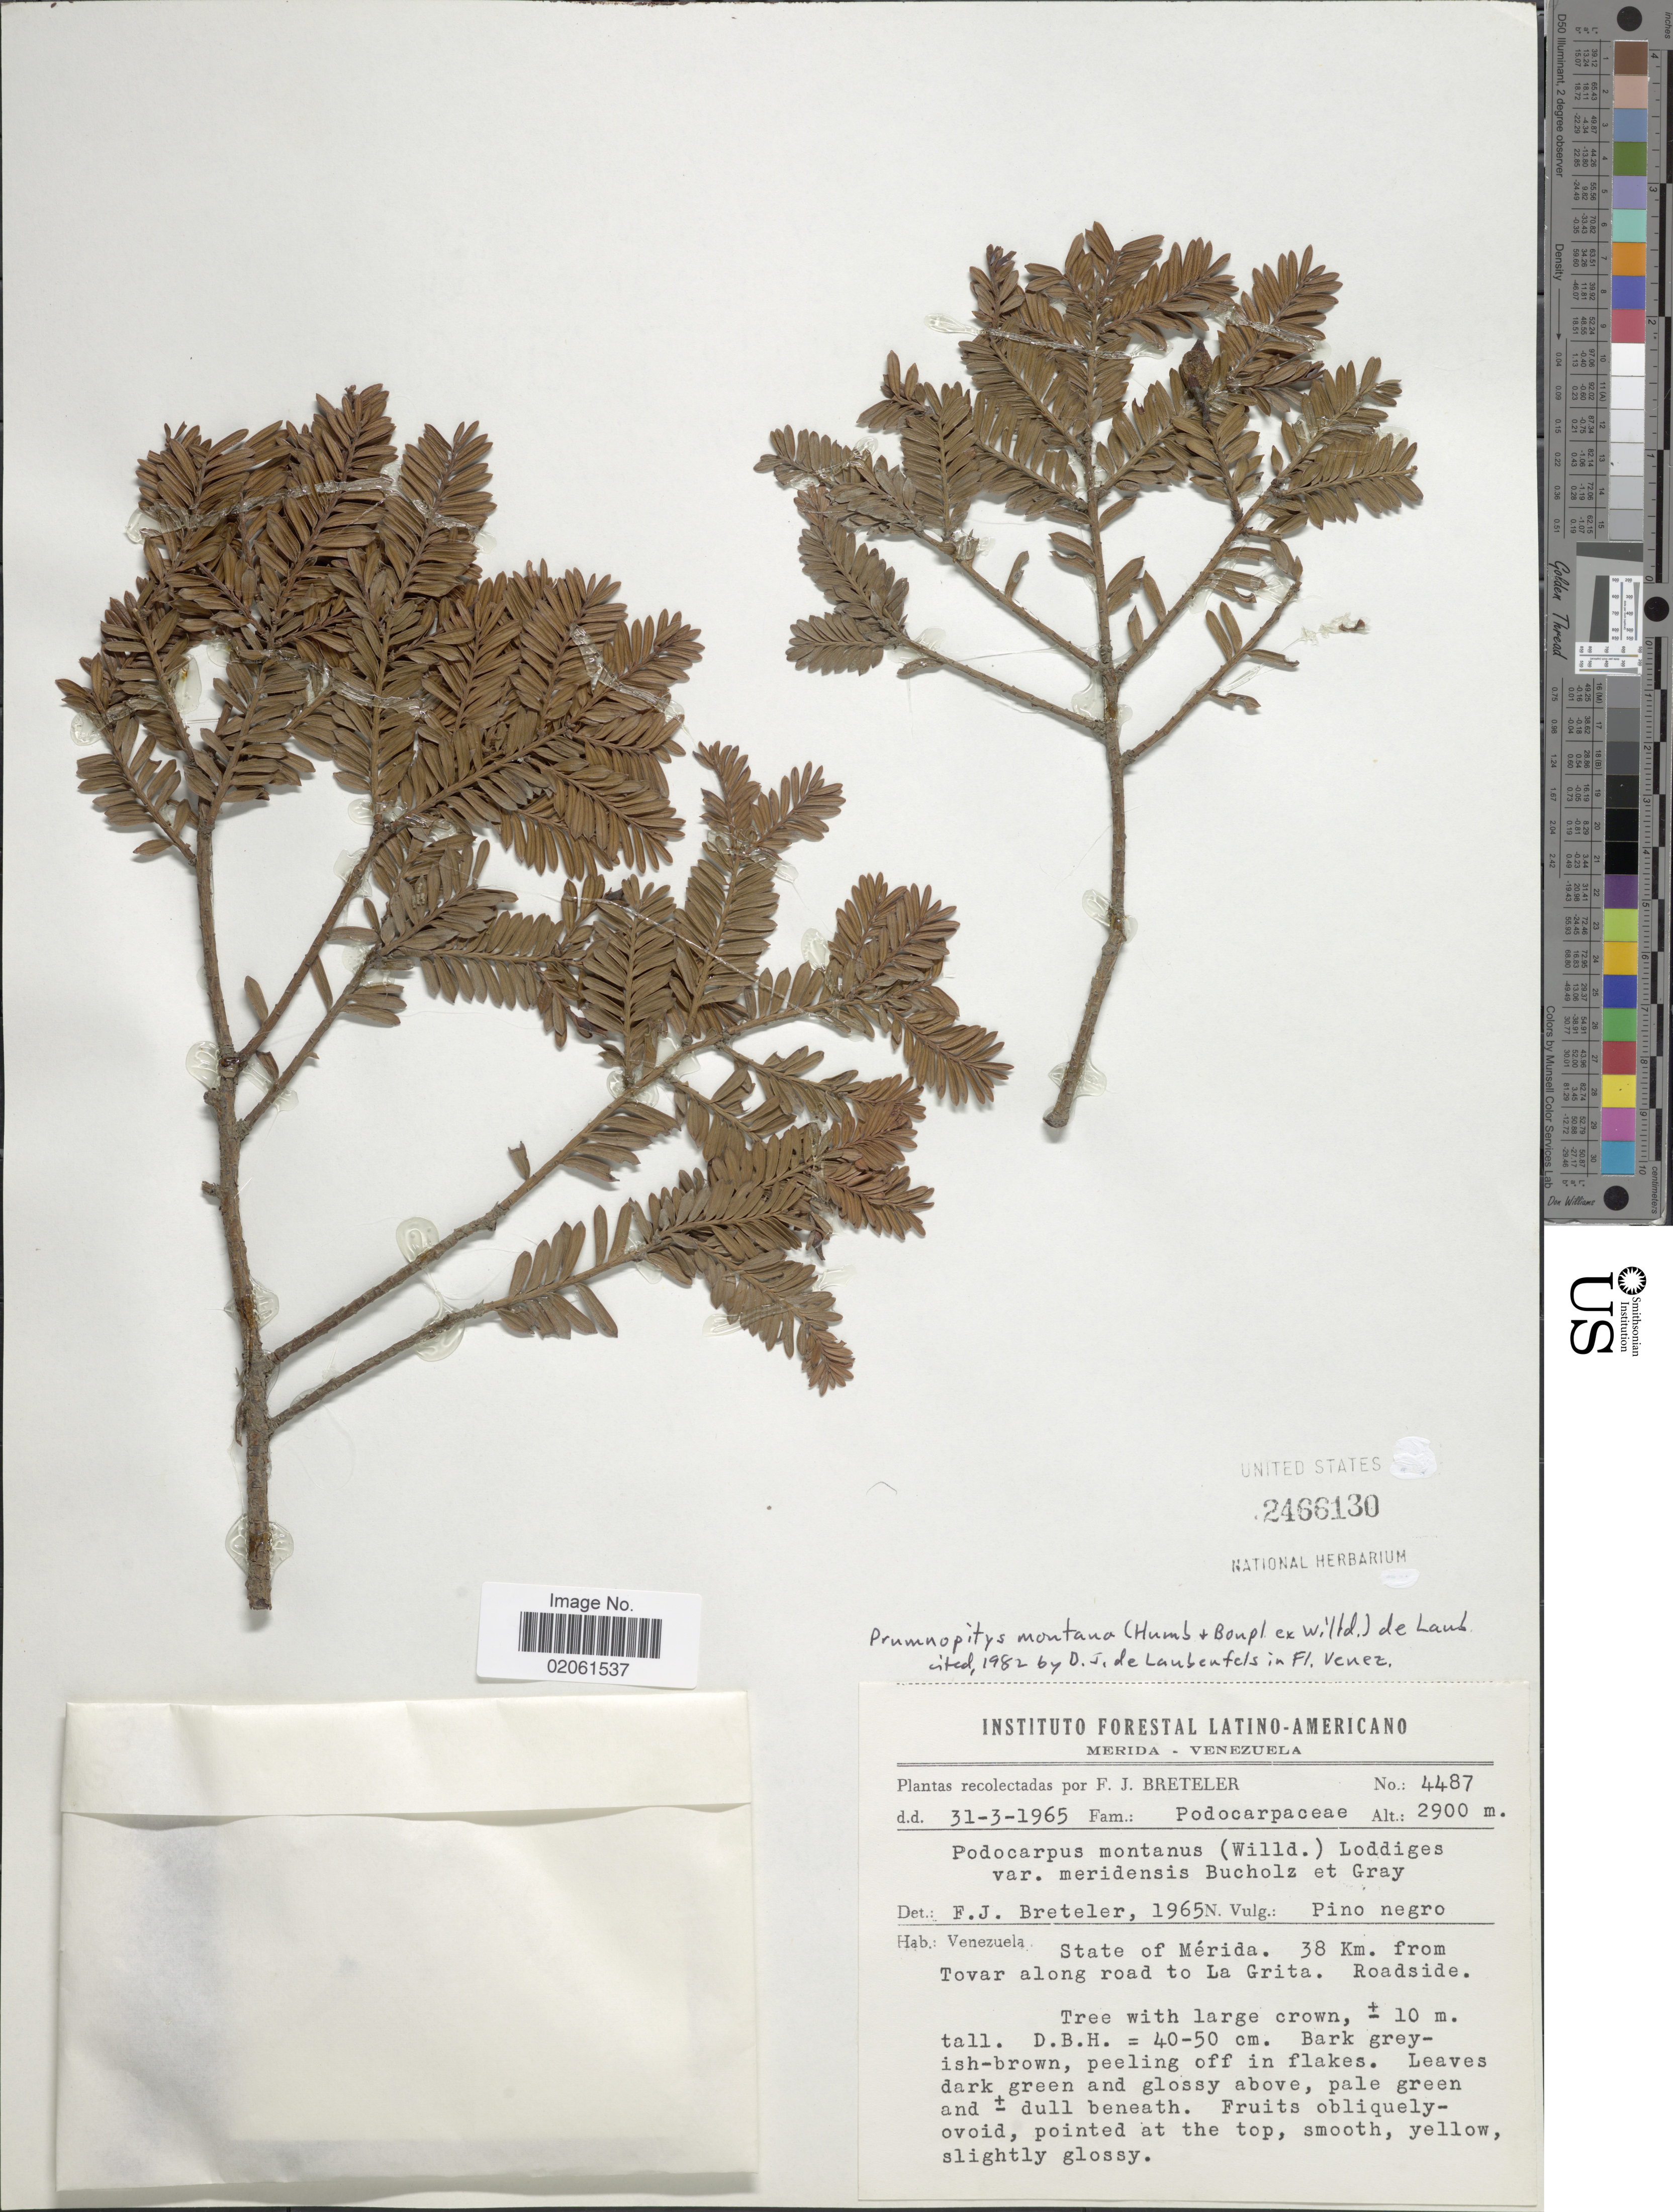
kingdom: Plantae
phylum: Tracheophyta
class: Pinopsida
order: Pinales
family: Podocarpaceae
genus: Podocarpus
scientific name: Podocarpus montanus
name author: (Humb. & Bonpl. ex Willd.) Lodd. ex Endl.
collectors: F. J. Breteler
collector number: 4487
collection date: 1965-03-31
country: Venezuela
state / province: Mérida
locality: Venezuela State of Merida. 38 km from Tovar along road to La Grita. Roadside.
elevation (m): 2900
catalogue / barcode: US 2466130